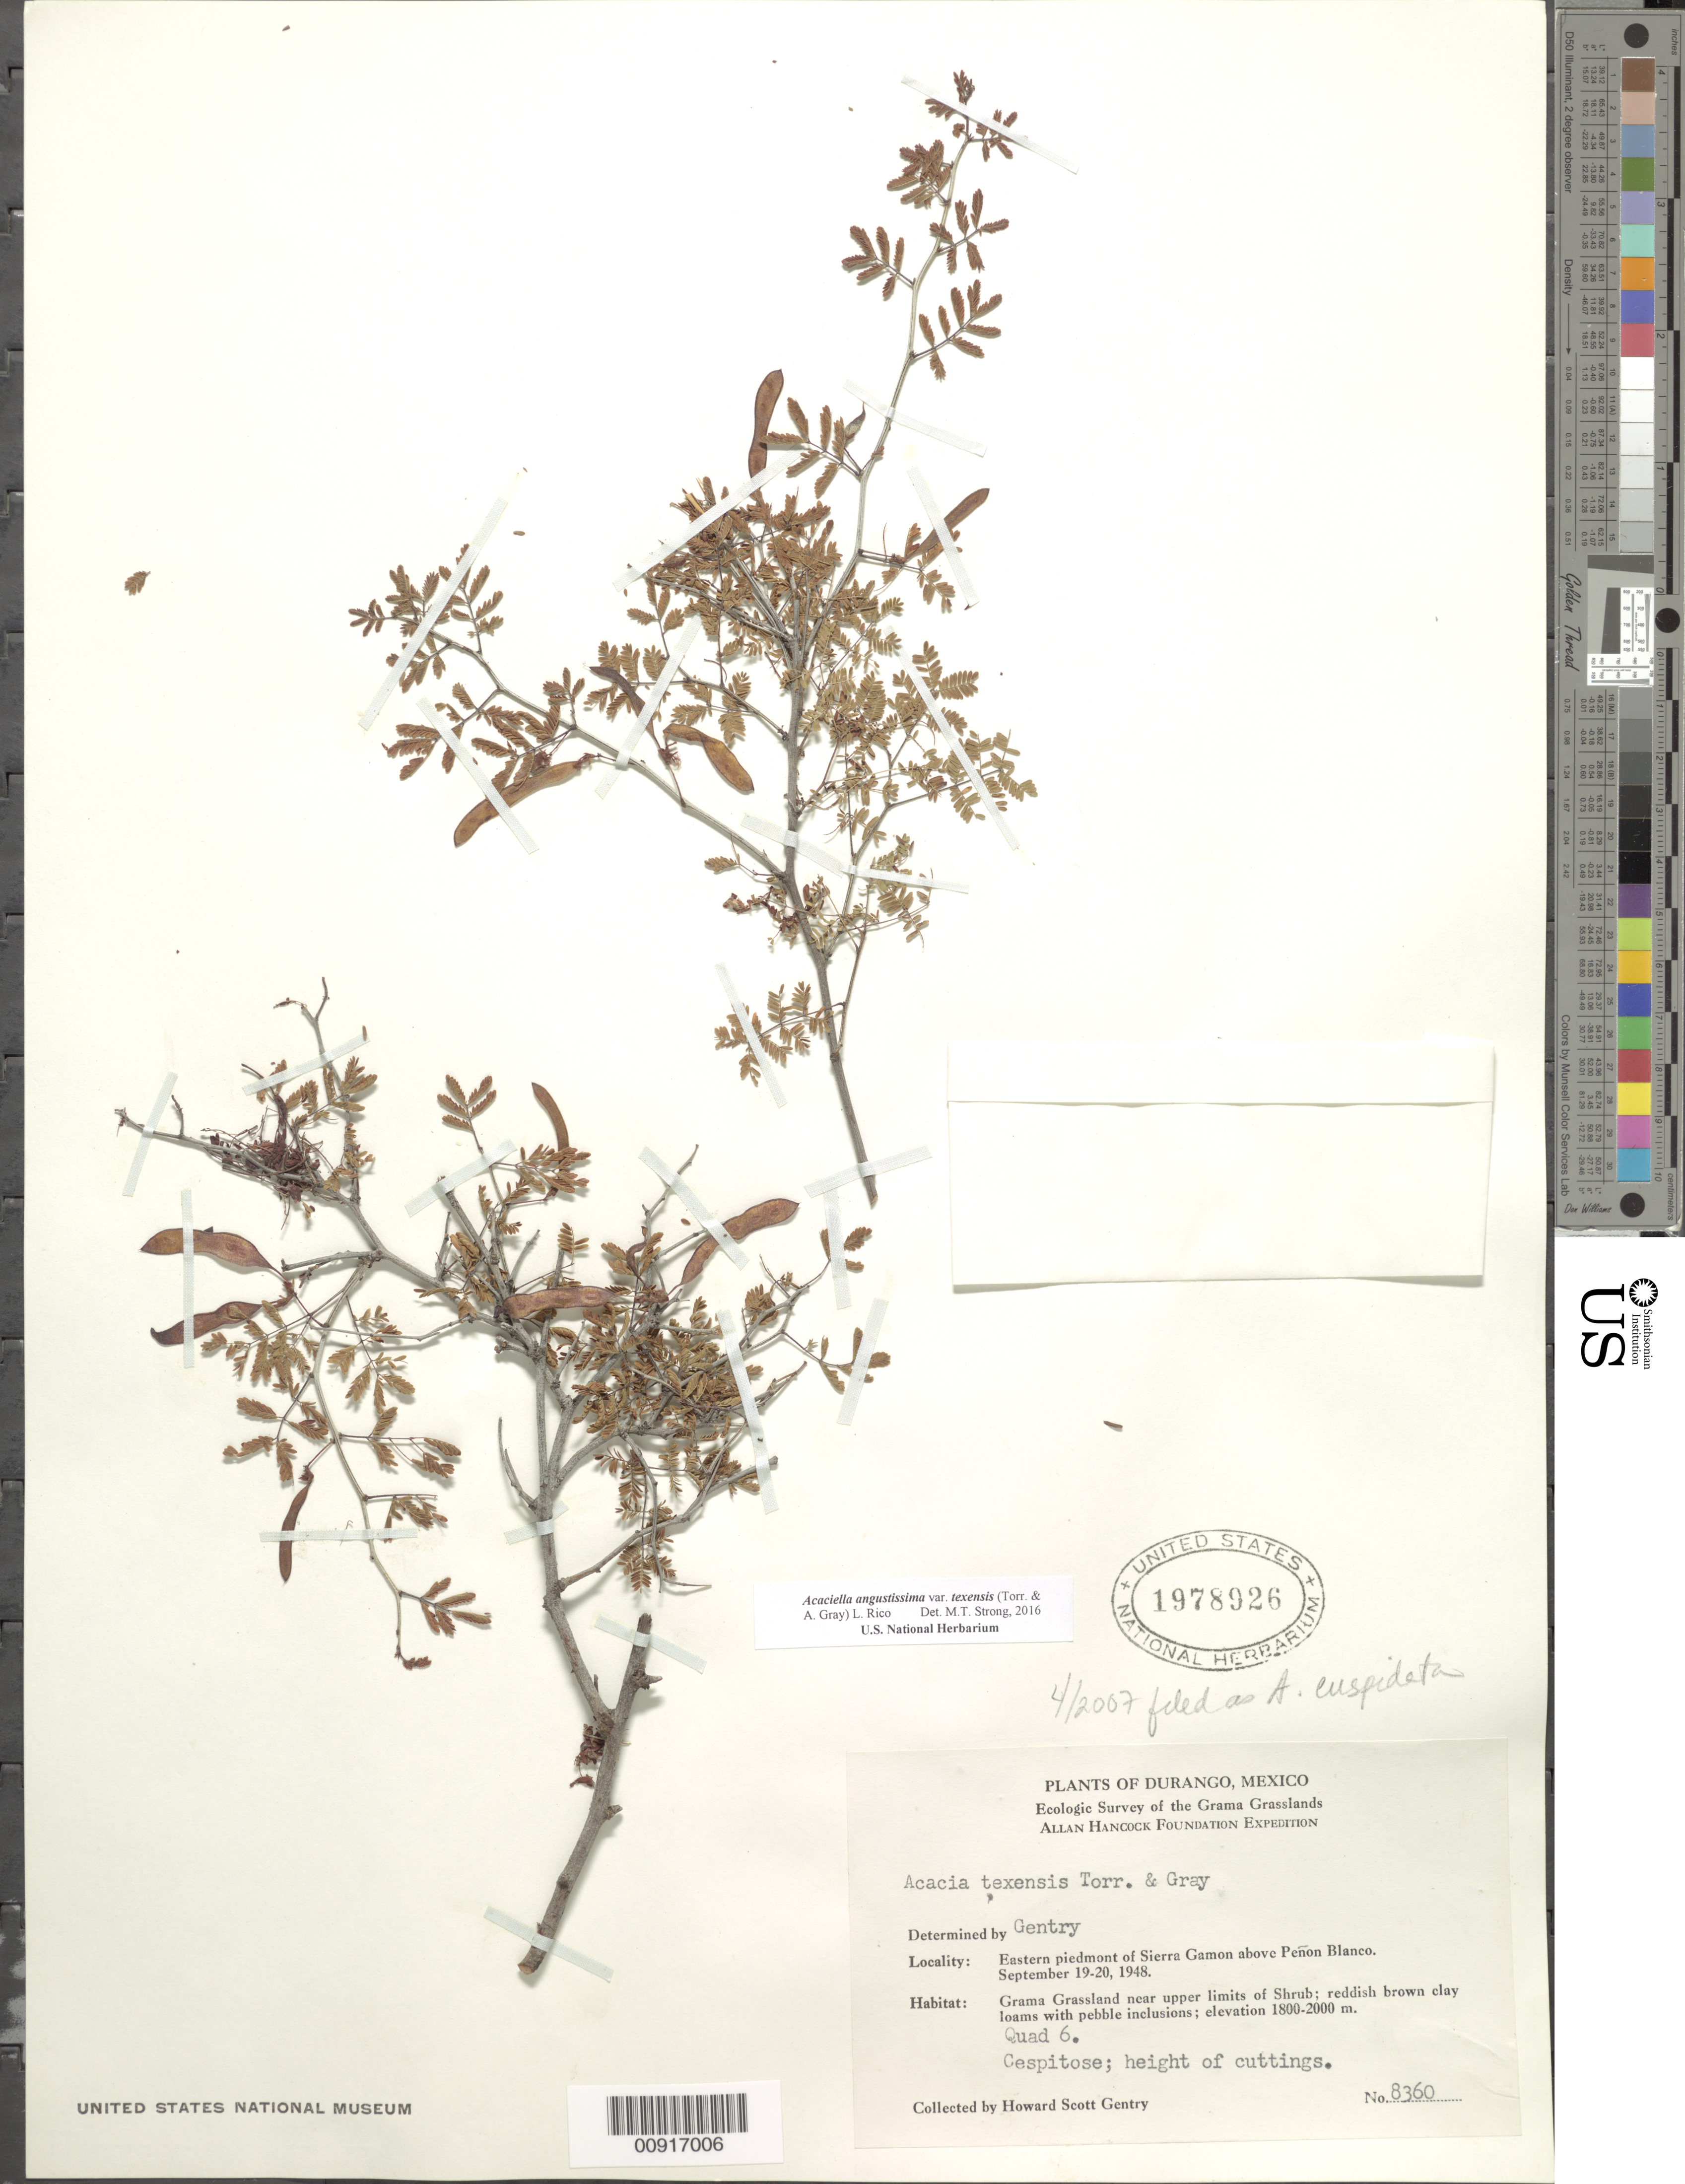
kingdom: Plantae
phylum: Tracheophyta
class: Magnoliopsida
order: Fabales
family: Fabaceae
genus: Acaciella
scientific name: Acaciella angustissima var. texensis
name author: (Nutt. ex Torr. & A. Gray) L. Rico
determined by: Rico, L.; Bachman, --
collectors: H. S. Gentry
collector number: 8360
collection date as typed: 19 Sep 1948 to 20 Sep 1948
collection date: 1948-09-19/1948-09-20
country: Mexico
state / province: Durango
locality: Eastern piedmont of Sierra Gamon above Peñon Blanco.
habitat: Grama Grassland near upper limits of Shrub; reddish brown clay loams with pebble inclusions.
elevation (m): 2000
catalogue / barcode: US 1978926